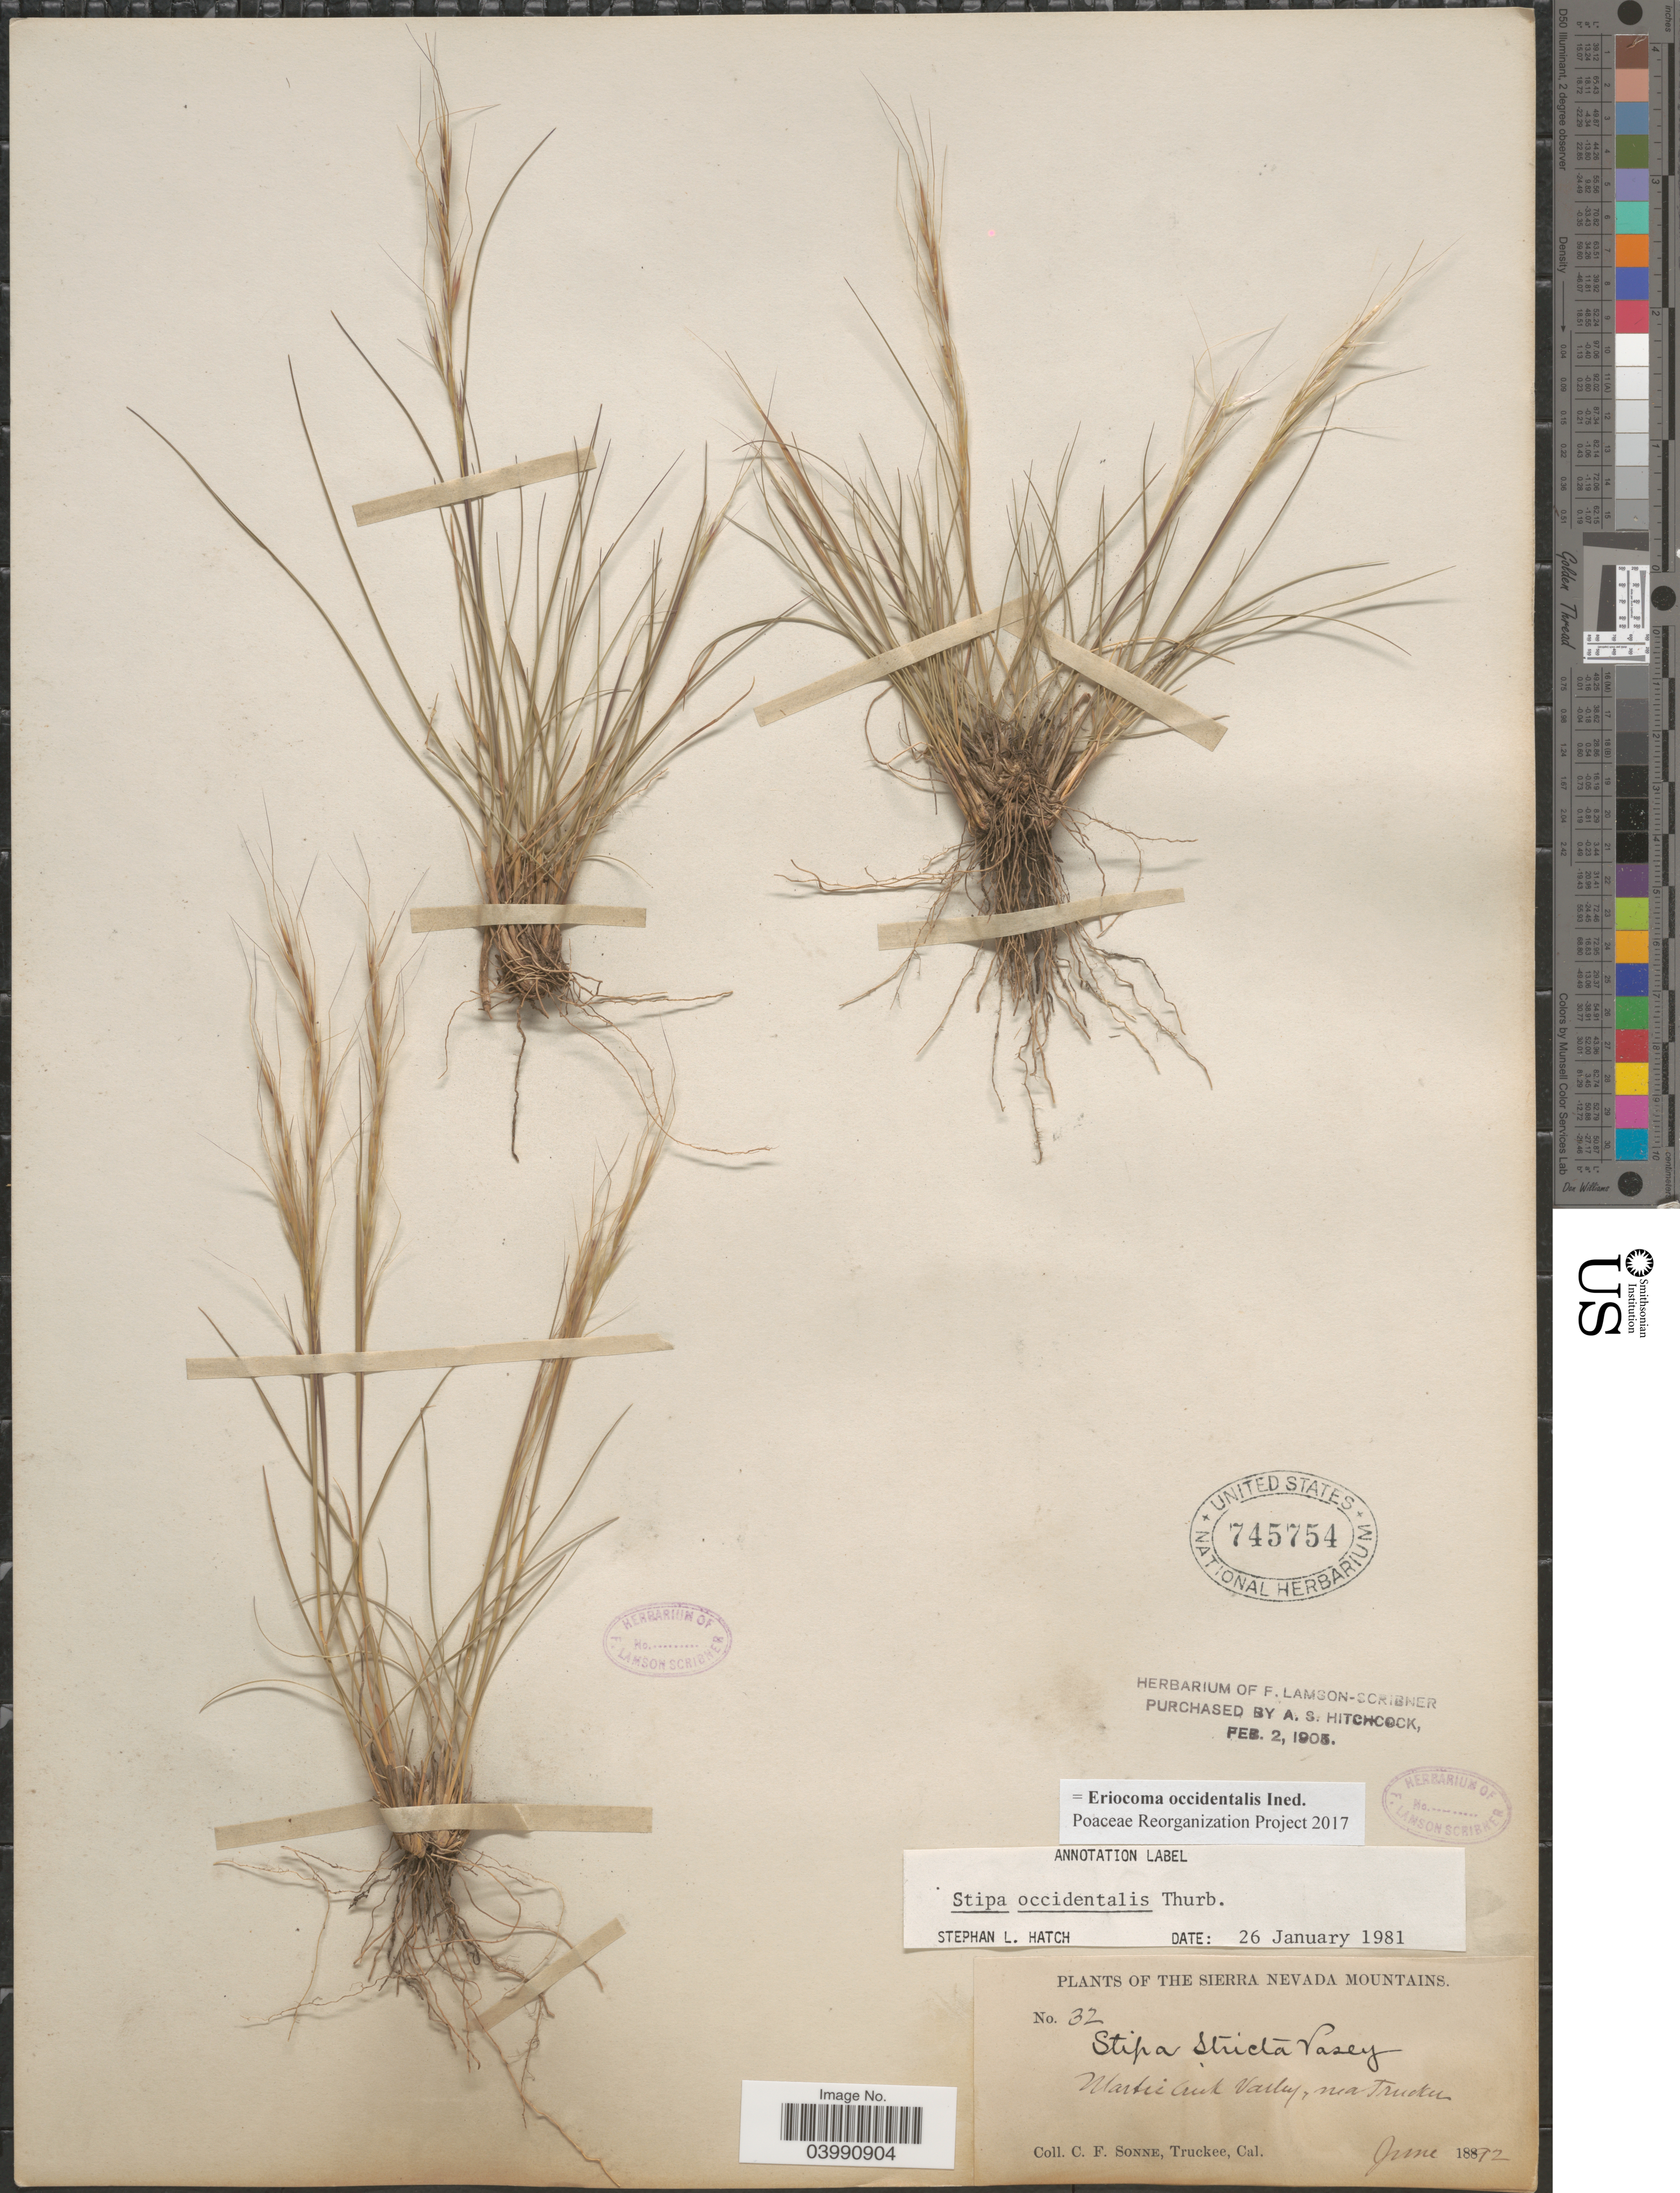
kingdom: Plantae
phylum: Tracheophyta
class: Liliopsida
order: Poales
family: Poaceae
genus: Eriocoma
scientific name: Eriocoma occidentalis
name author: (Thurb. ex S. Watson) Romasch.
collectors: C. Sonne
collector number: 32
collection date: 1872-06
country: United States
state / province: California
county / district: Nevada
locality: The Sierra Nevada Mountains. Martis Creek Valley, near Truckee.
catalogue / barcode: US 745754